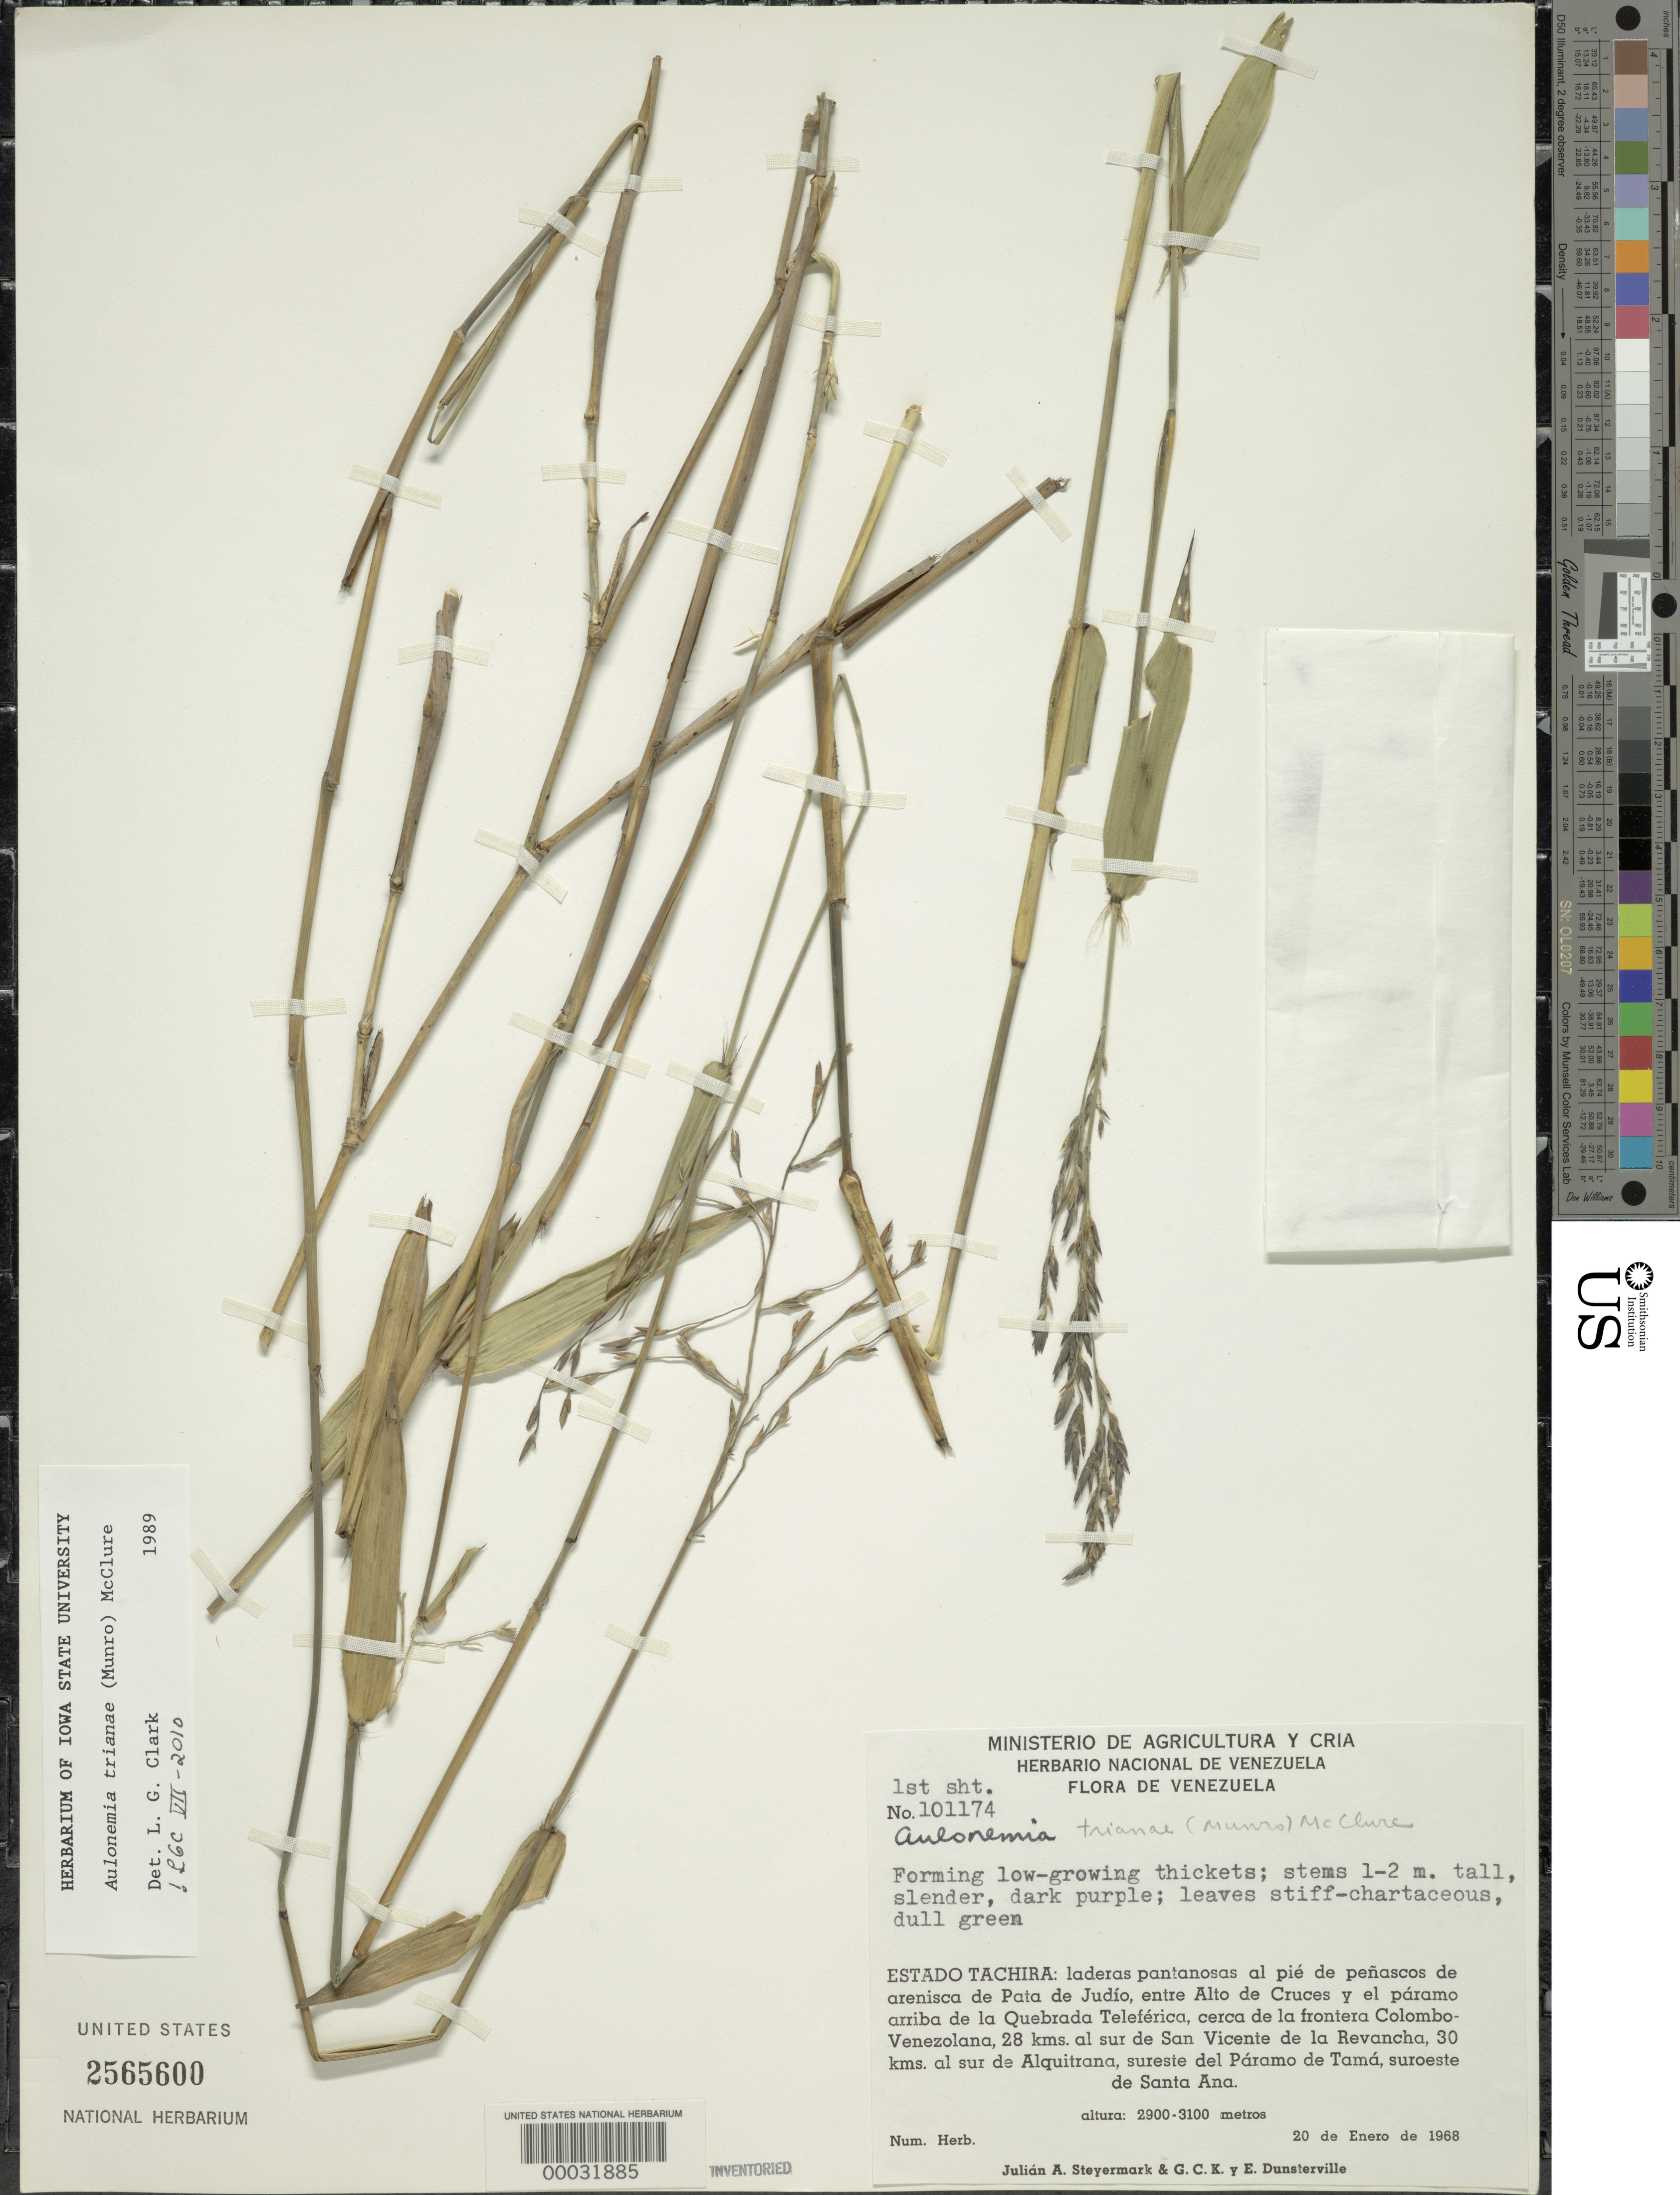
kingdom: Plantae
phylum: Tracheophyta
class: Liliopsida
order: Poales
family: Poaceae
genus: Aulonemia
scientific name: Aulonemia trianae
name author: (Munro) McClure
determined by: Clark, Lynn G., (ISC), Iowa State University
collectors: J. Steyermark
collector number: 101174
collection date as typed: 20 Jan 1968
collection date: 1968-01-20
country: Venezuela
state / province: Tachira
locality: Pata, judio, alto de cruces, quebrada teleferica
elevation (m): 2900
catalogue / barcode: US 2565600